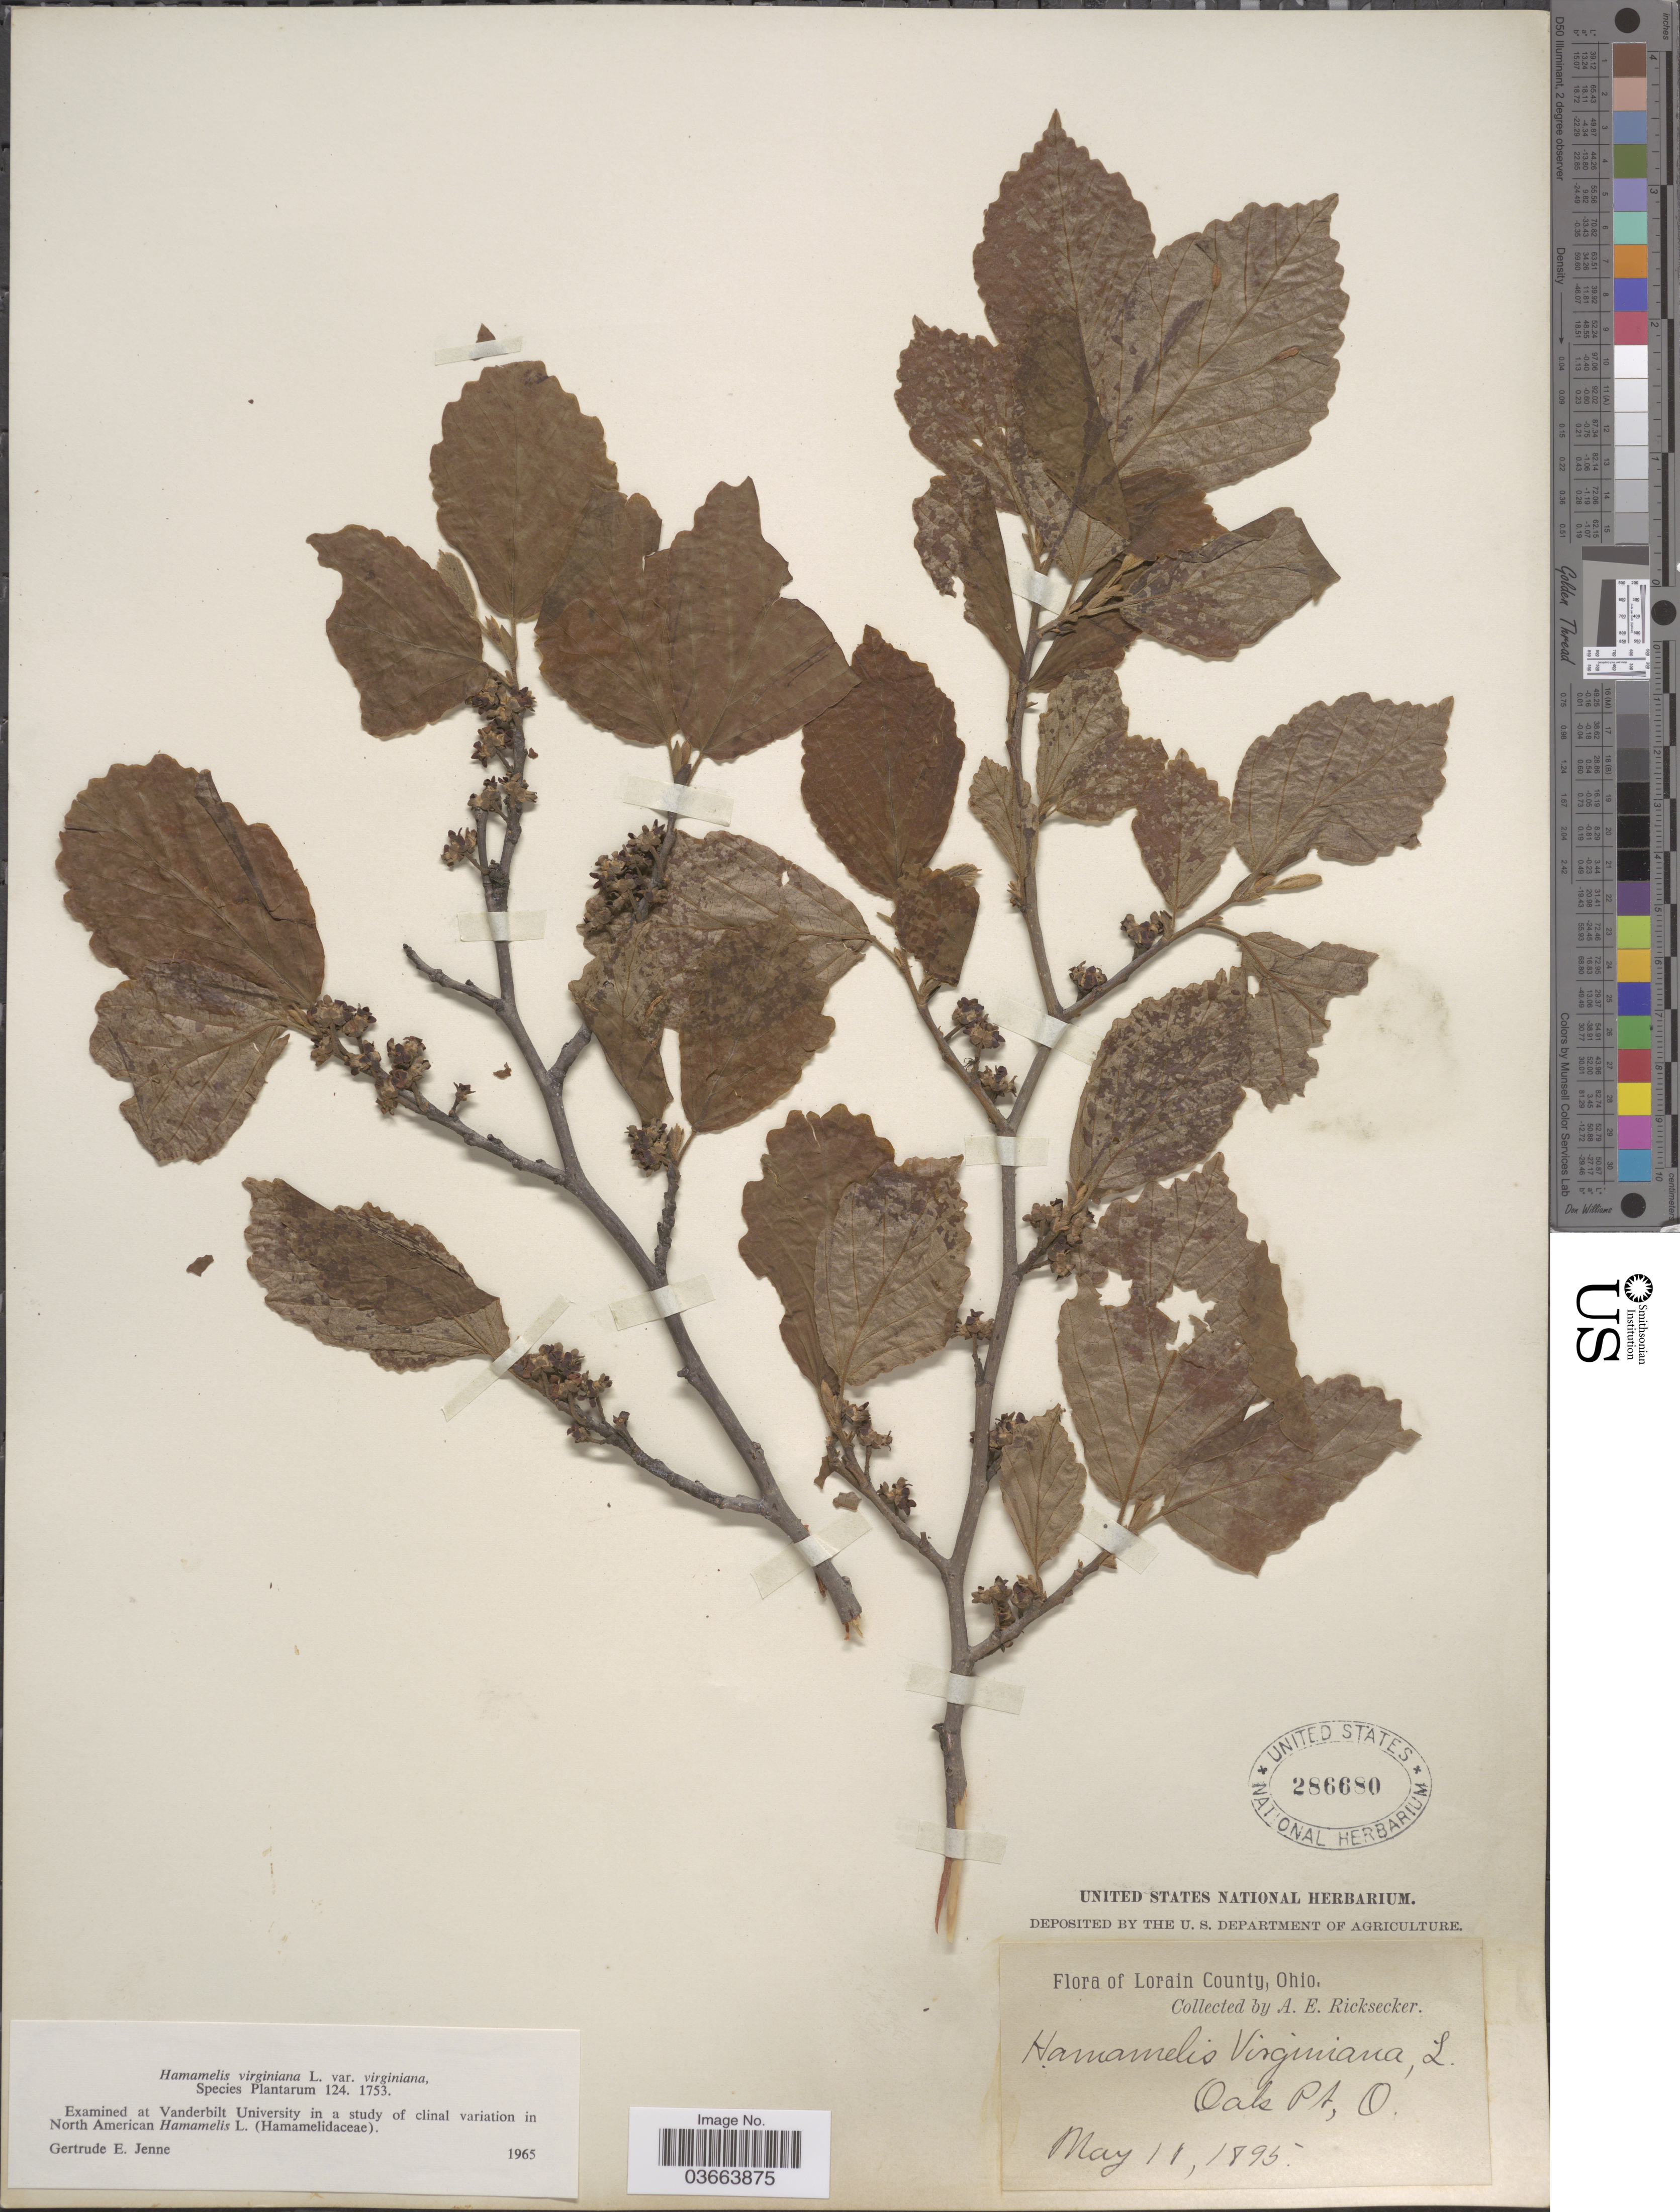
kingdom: Plantae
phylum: Tracheophyta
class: Magnoliopsida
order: Saxifragales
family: Hamamelidaceae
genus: Hamamelis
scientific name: Hamamelis virginiana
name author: L.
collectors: A. E. Ricksecker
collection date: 1895-05-11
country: United States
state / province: Ohio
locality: Lorain County. Oaks Pt.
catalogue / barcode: US 286680